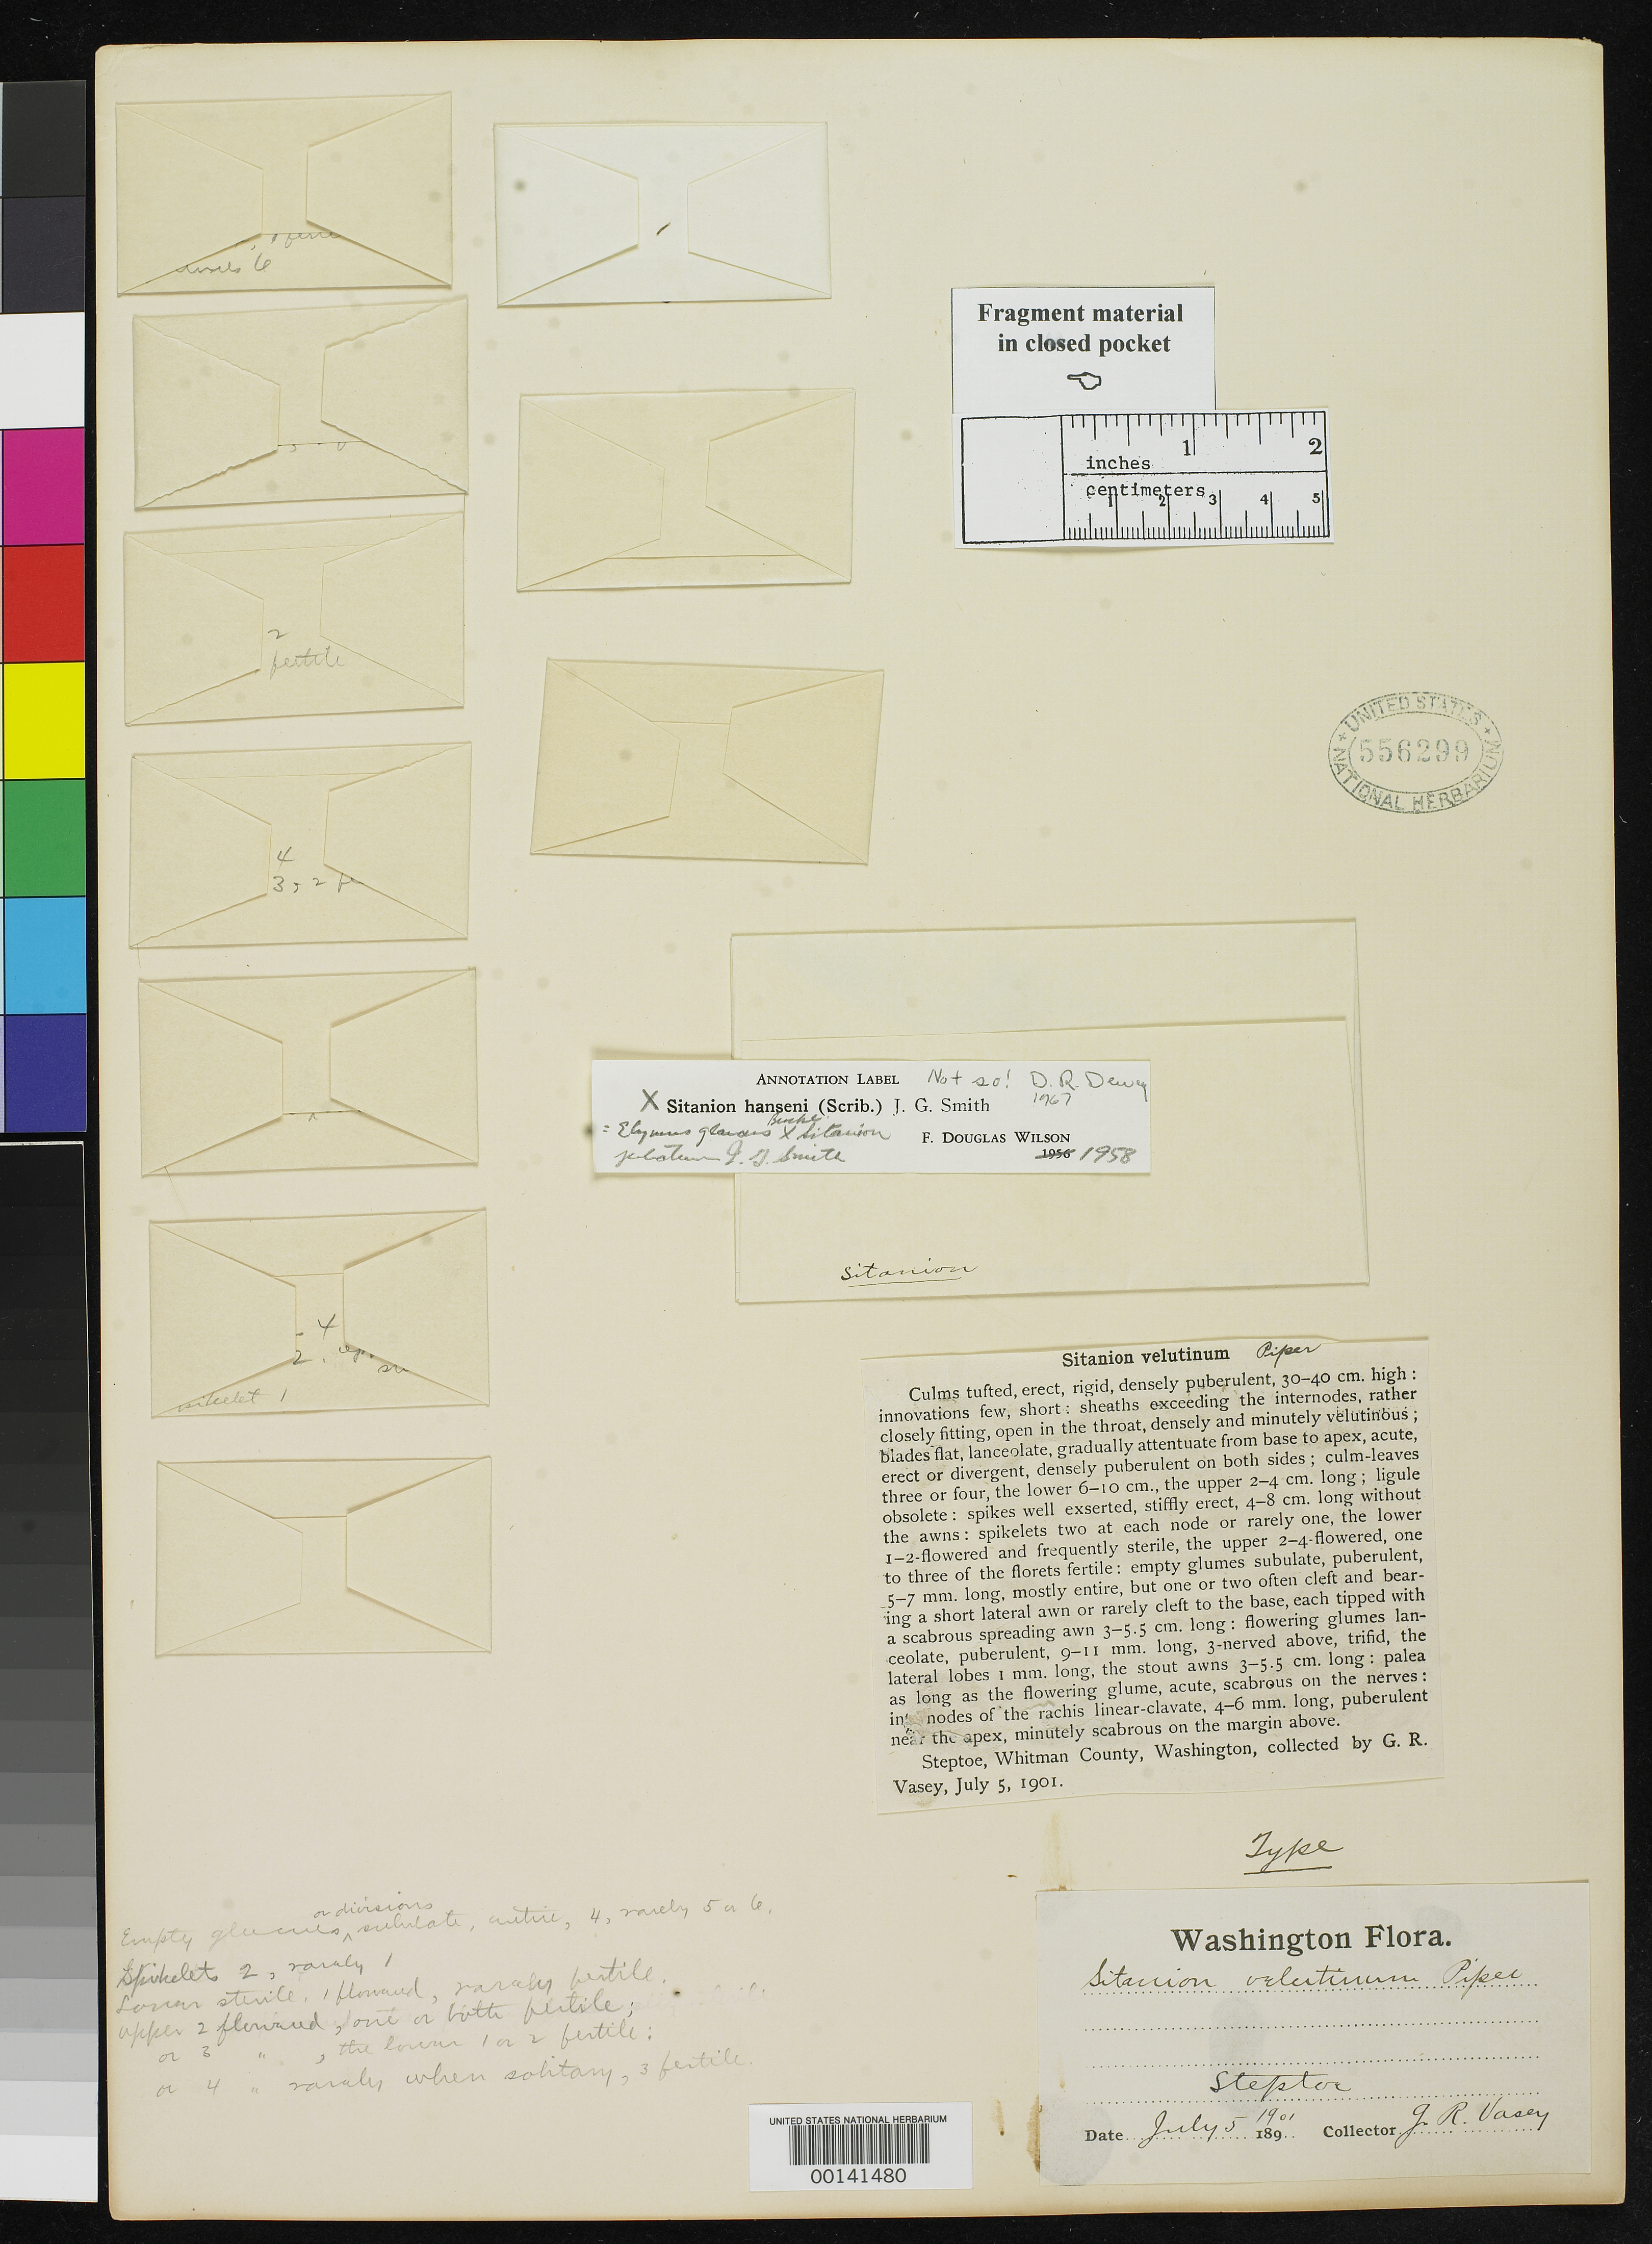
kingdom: Plantae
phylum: Tracheophyta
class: Liliopsida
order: Poales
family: Poaceae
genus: Sitanion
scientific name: Sitanion velutinum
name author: Piper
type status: Isotype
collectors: G. R. Vasey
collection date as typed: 05 Jul 1901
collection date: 1901-07-05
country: United States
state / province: Washington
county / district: Whitman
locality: Steptoe.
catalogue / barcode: US 556299